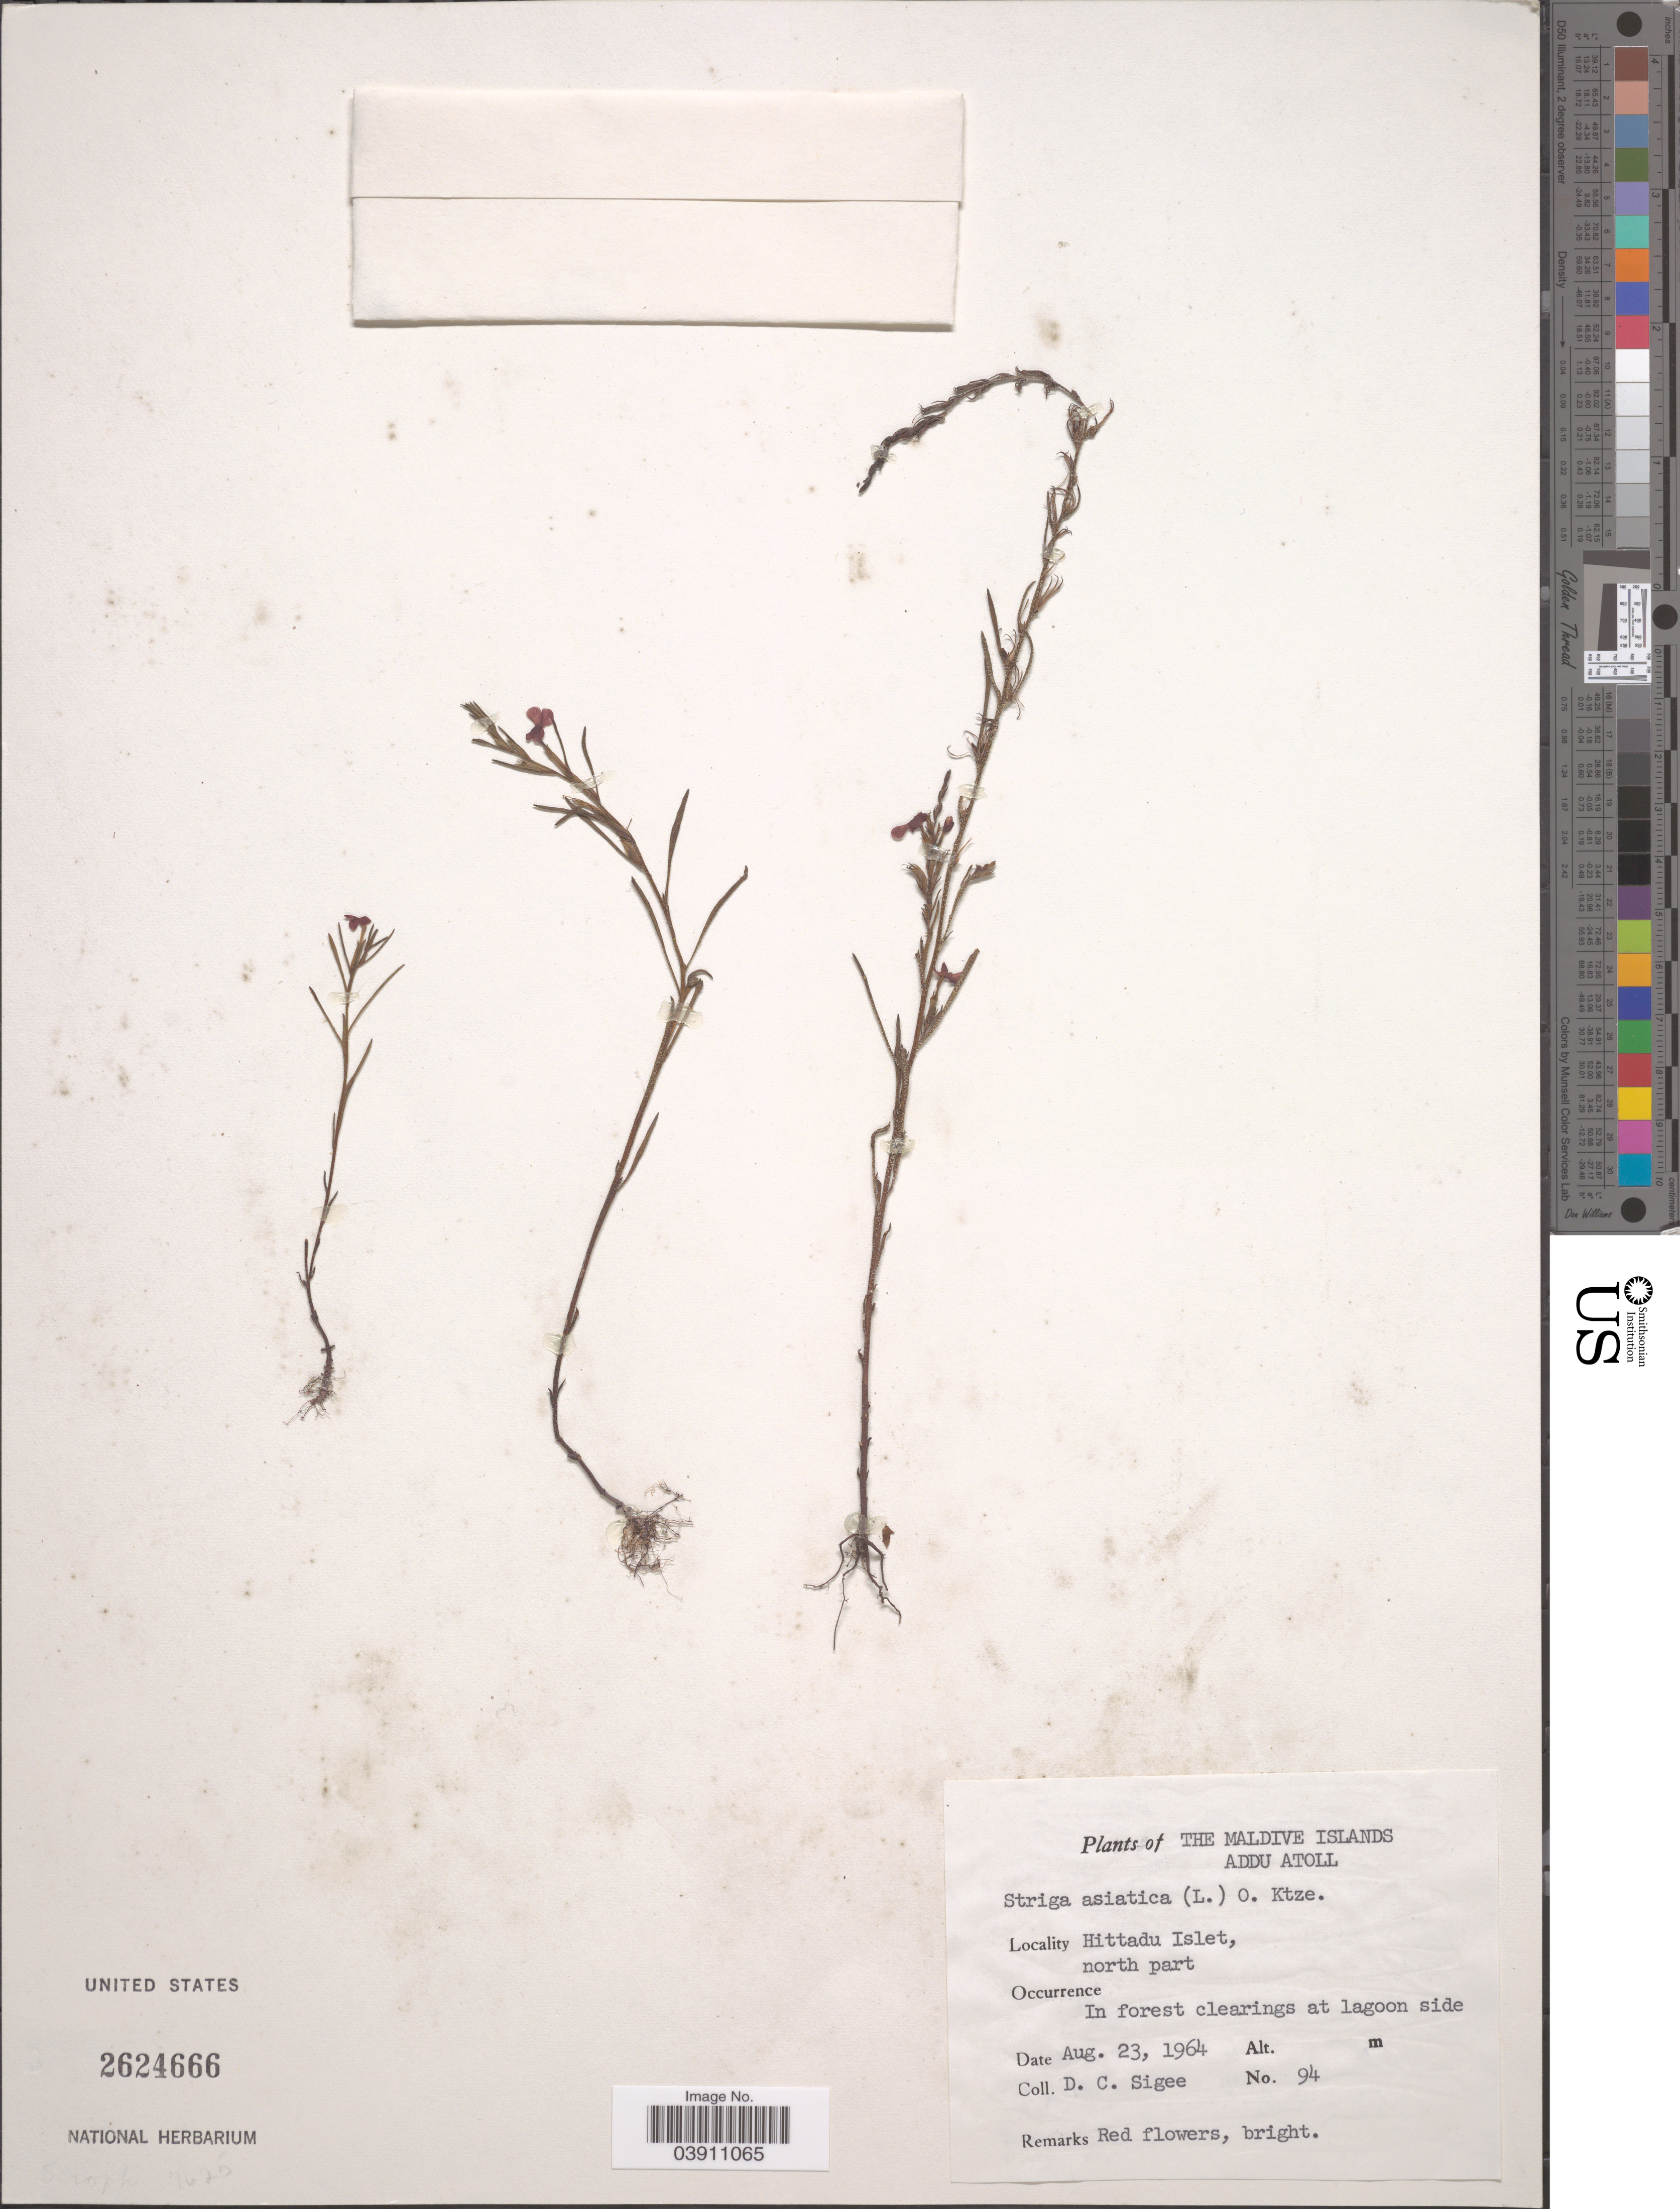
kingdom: Plantae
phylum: Tracheophyta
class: Magnoliopsida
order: Lamiales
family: Orobanchaceae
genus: Striga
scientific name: Striga asiatica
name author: (L.) Kuntze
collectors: D. C. Sigee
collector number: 94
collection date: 1964-08-23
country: Maldive Islands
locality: Addu Atoll. Hittadu Islet, north part.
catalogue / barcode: US 2624666